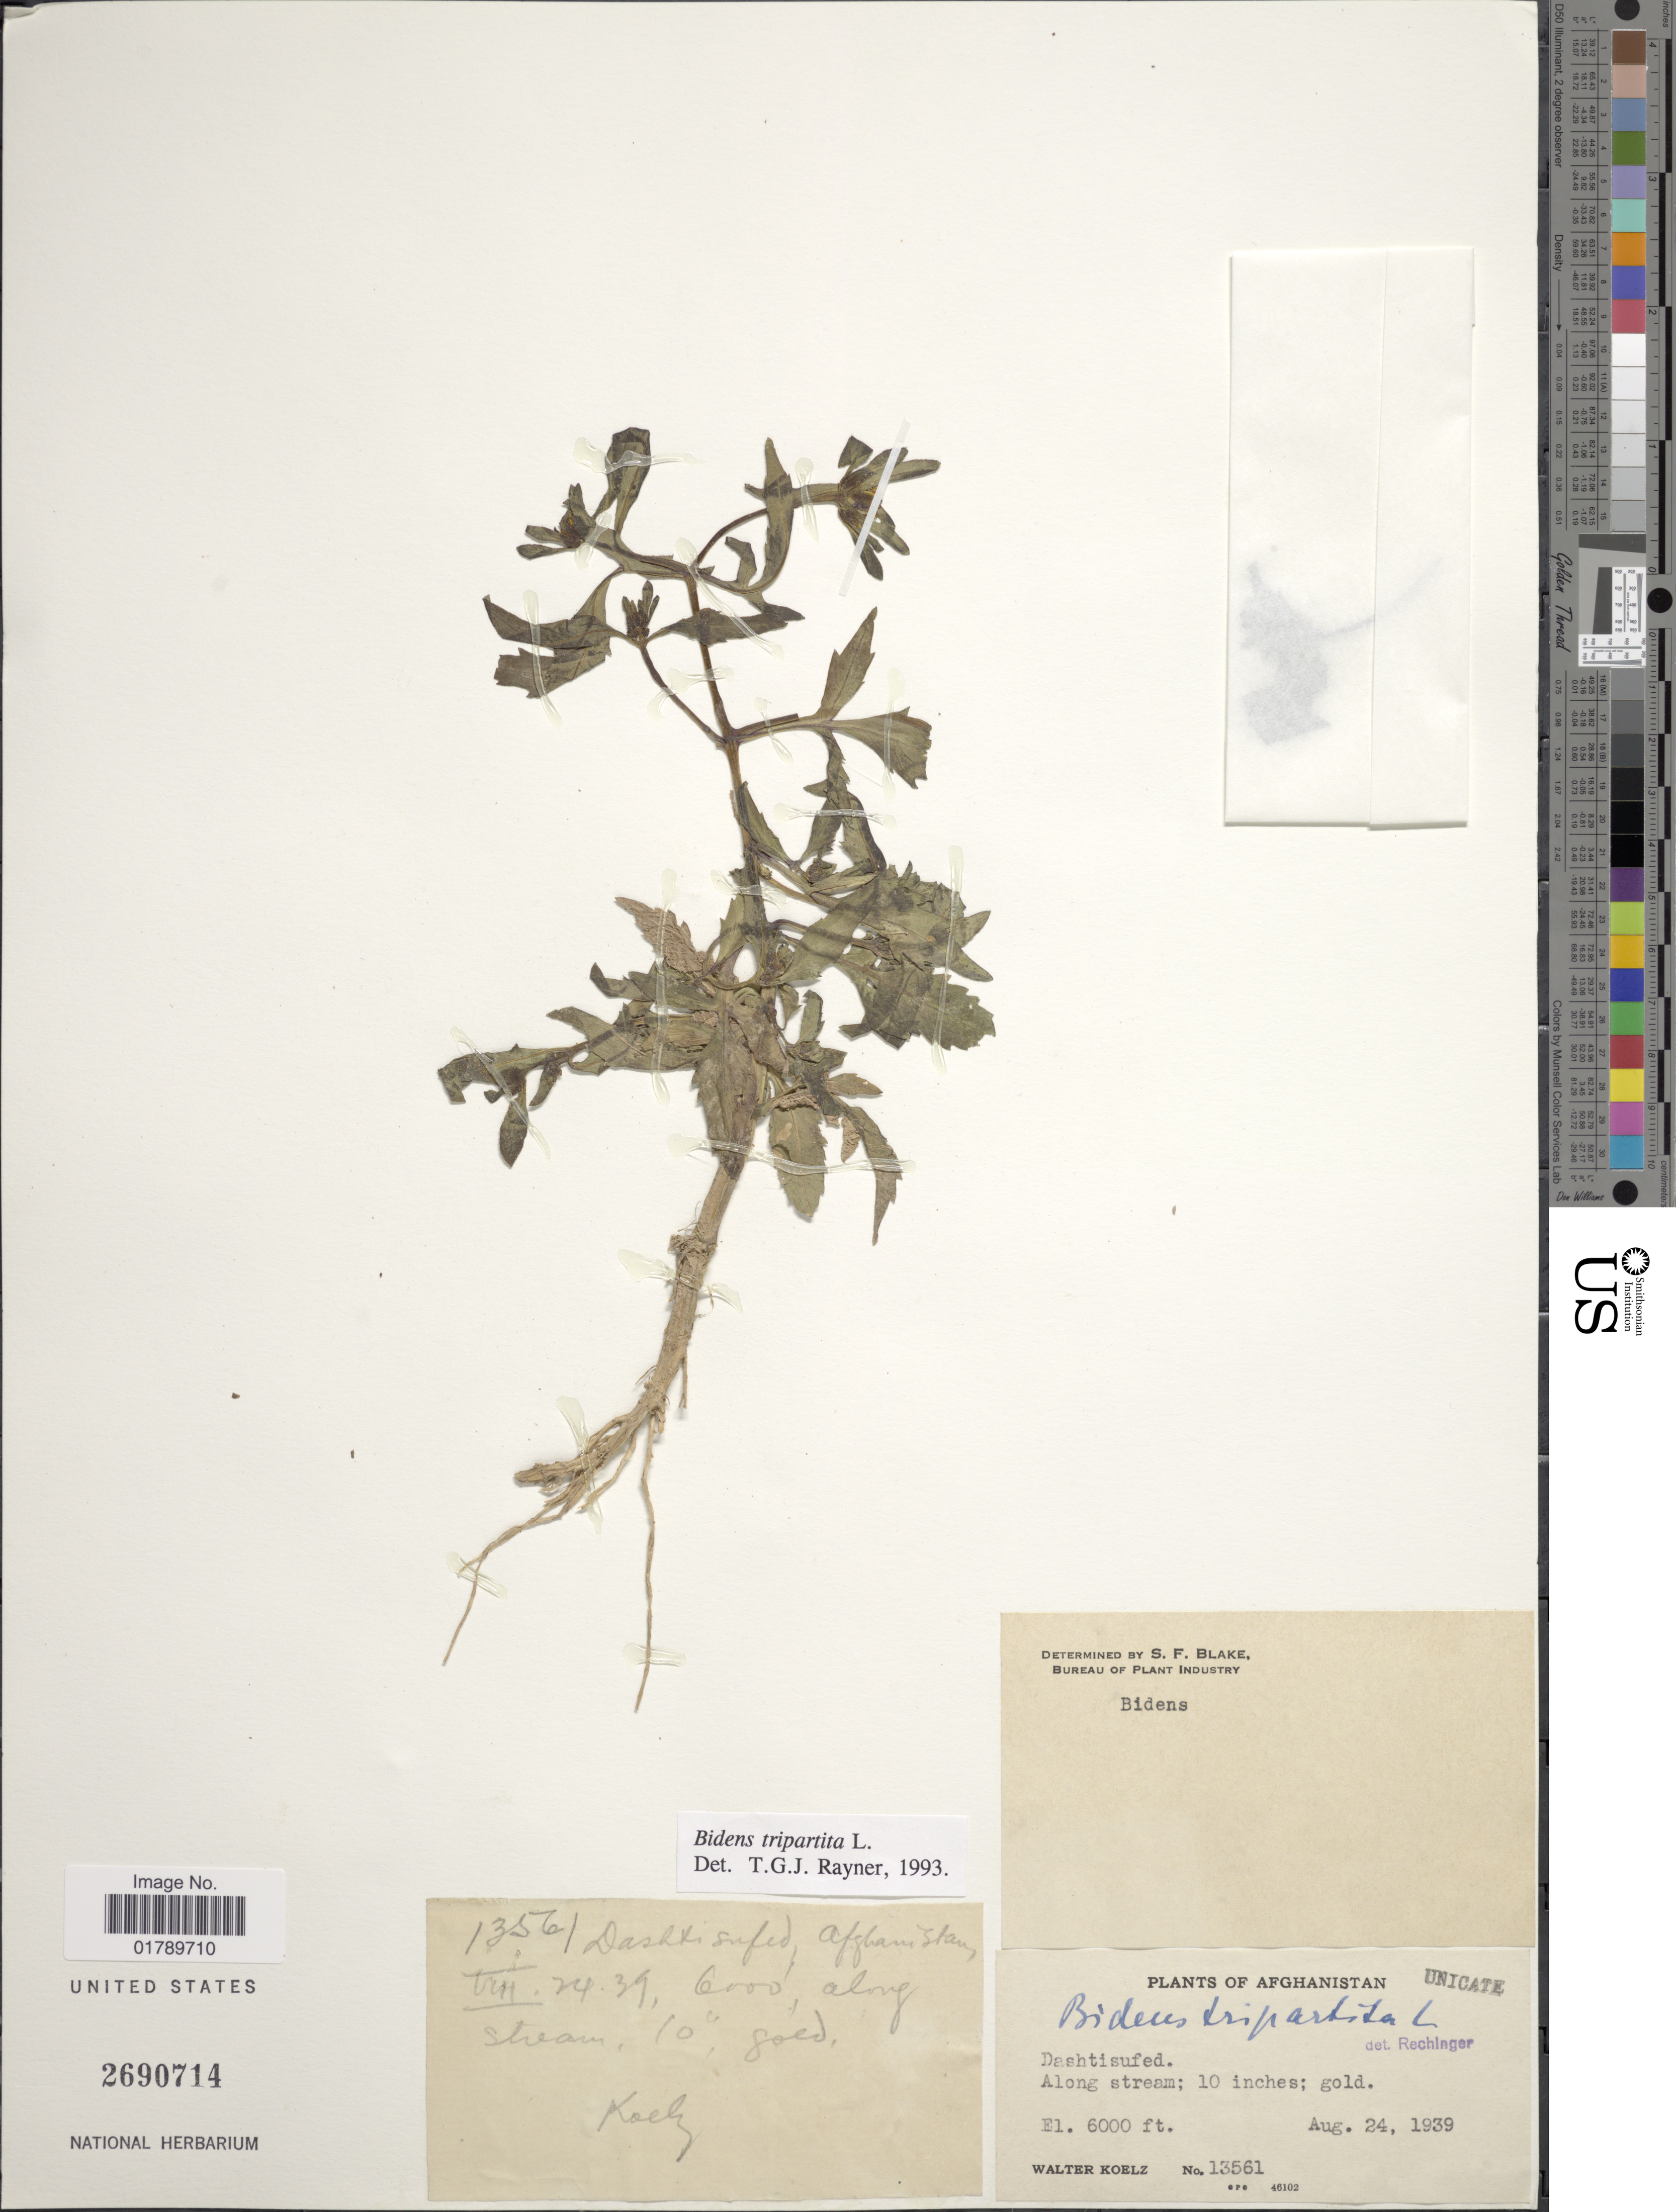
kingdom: Plantae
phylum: Tracheophyta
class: Magnoliopsida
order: Asterales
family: Asteraceae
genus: Bidens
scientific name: Bidens tripartita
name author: L.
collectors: W. N. Koelz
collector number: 13561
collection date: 1939-08-24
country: Afghanistan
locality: Dashtisufed. Along stream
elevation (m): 1829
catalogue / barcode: US 2690714